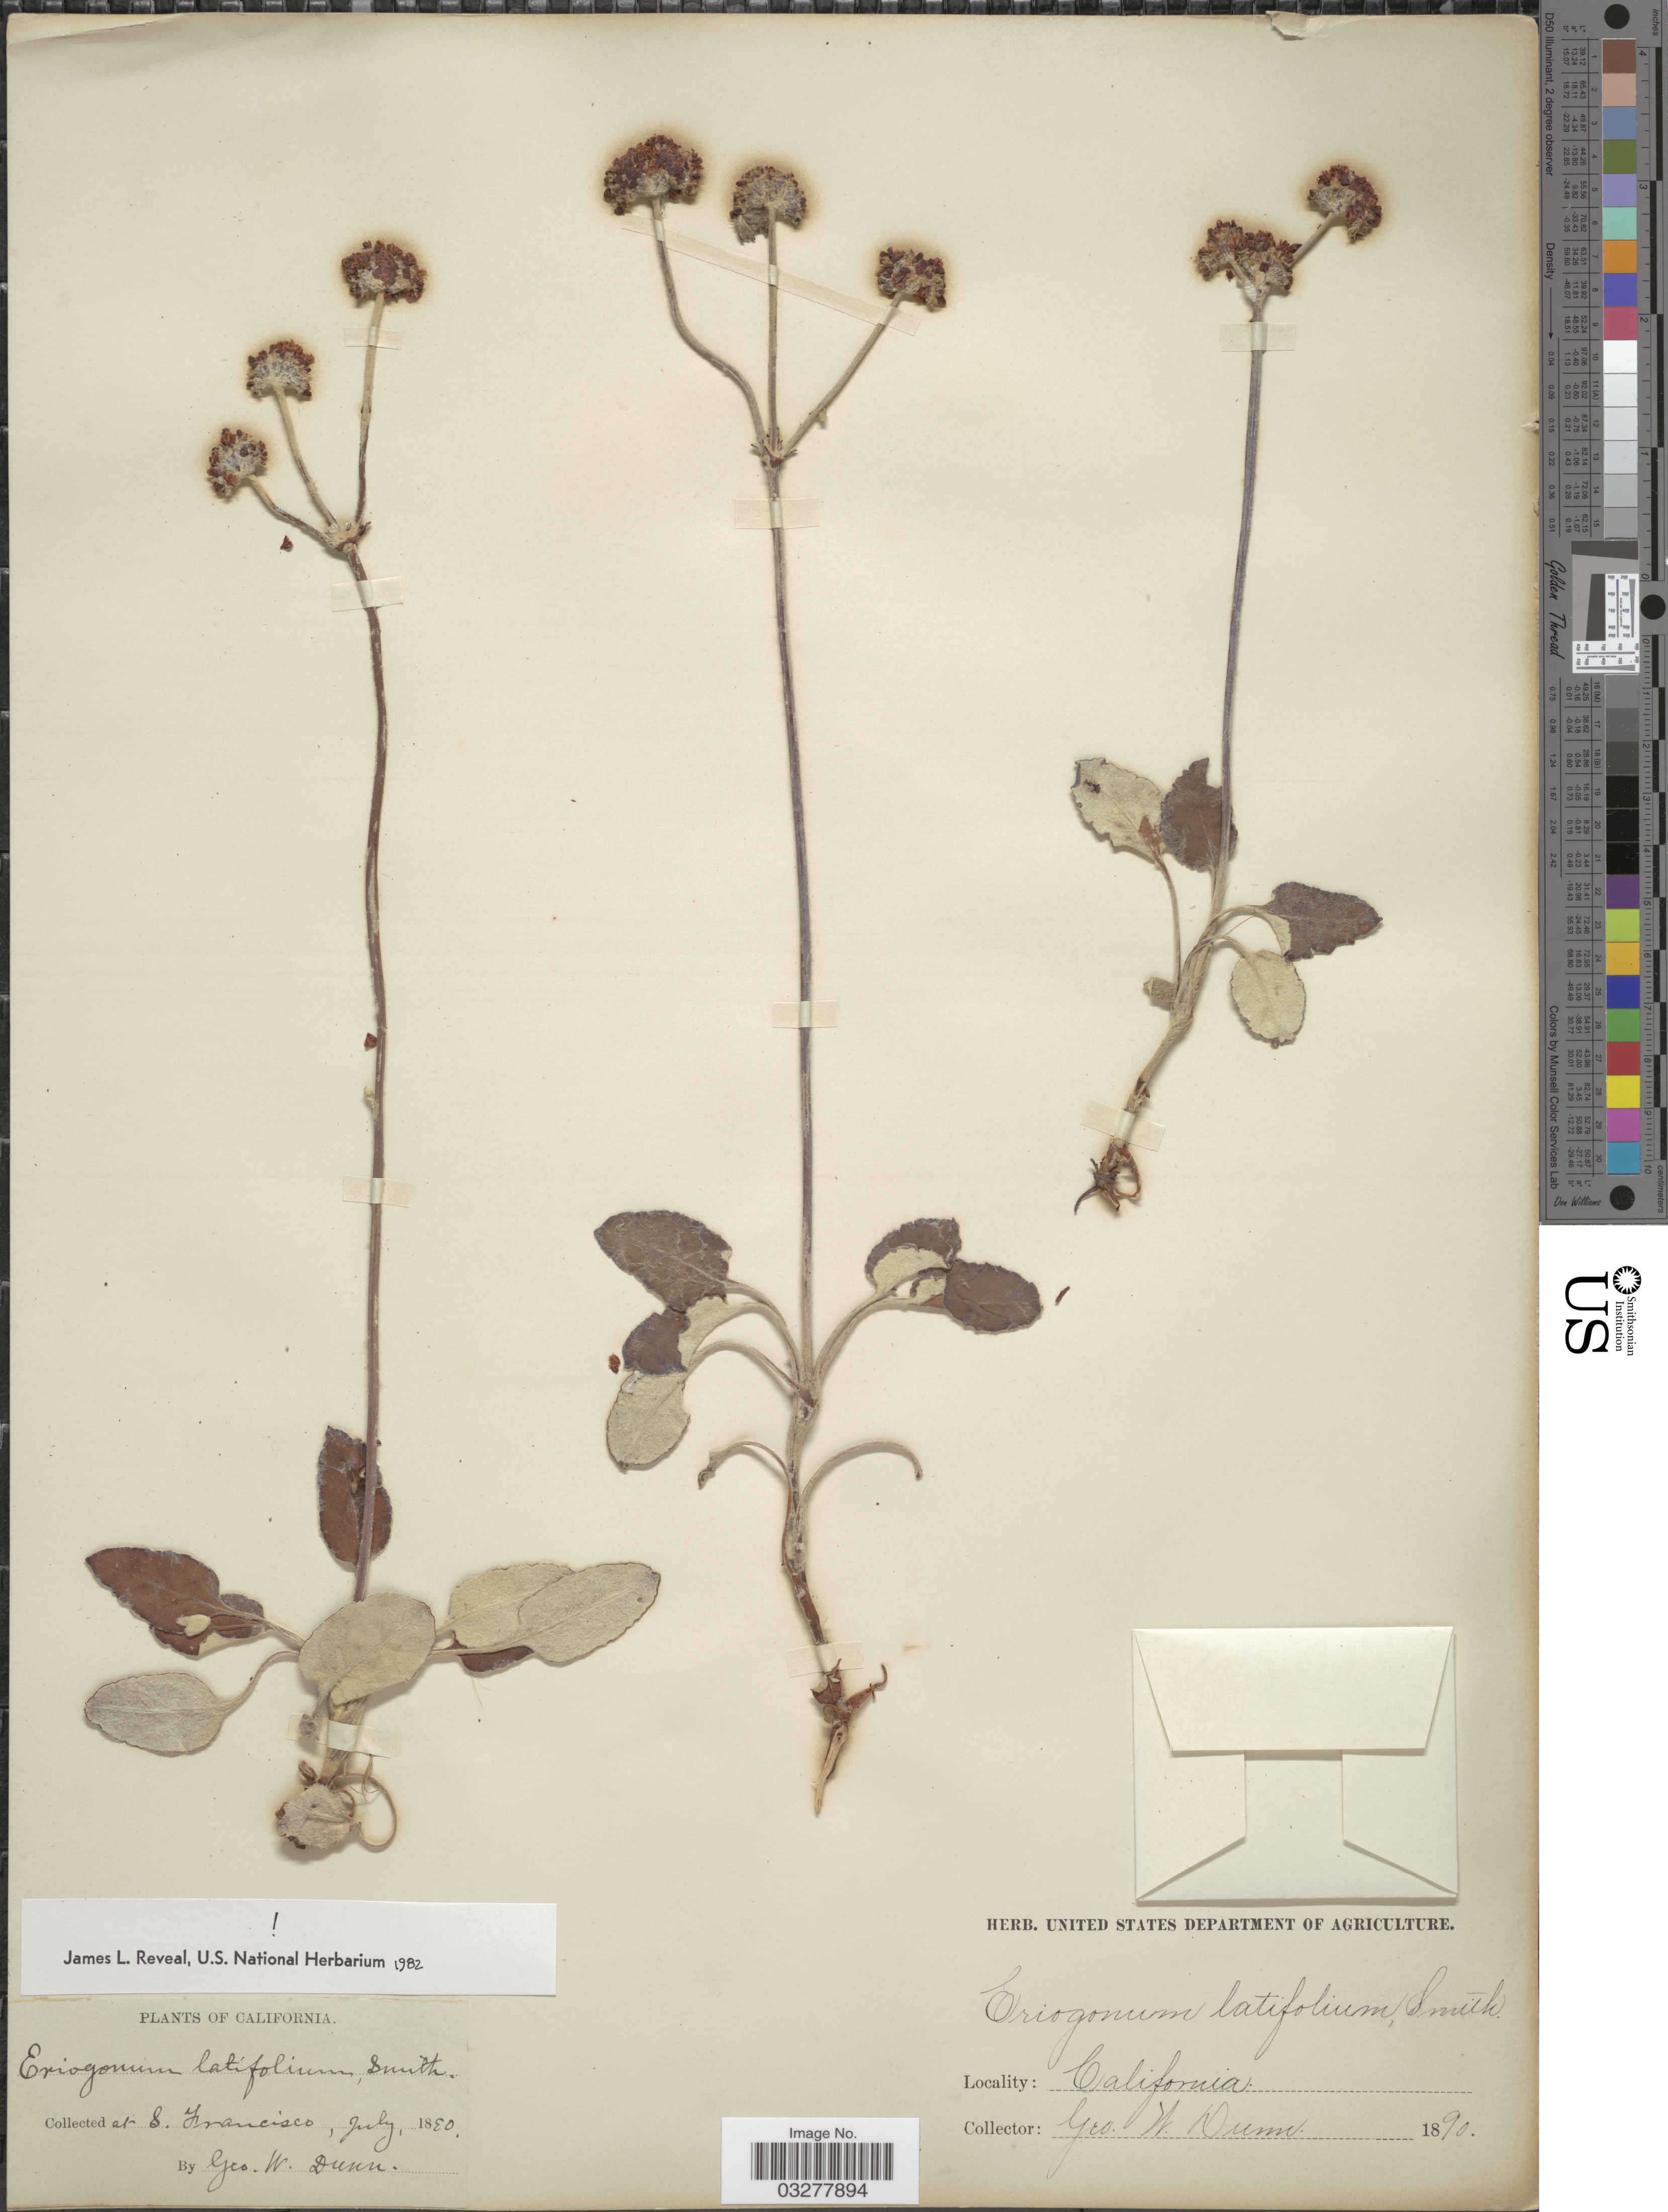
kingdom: Plantae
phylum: Tracheophyta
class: Magnoliopsida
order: Caryophyllales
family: Polygonaceae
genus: Eriogonum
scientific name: Eriogonum latifolium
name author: Sm.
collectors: G. W.Dunn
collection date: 1890-07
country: United States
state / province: California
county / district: San Francisco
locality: S. Francisco.